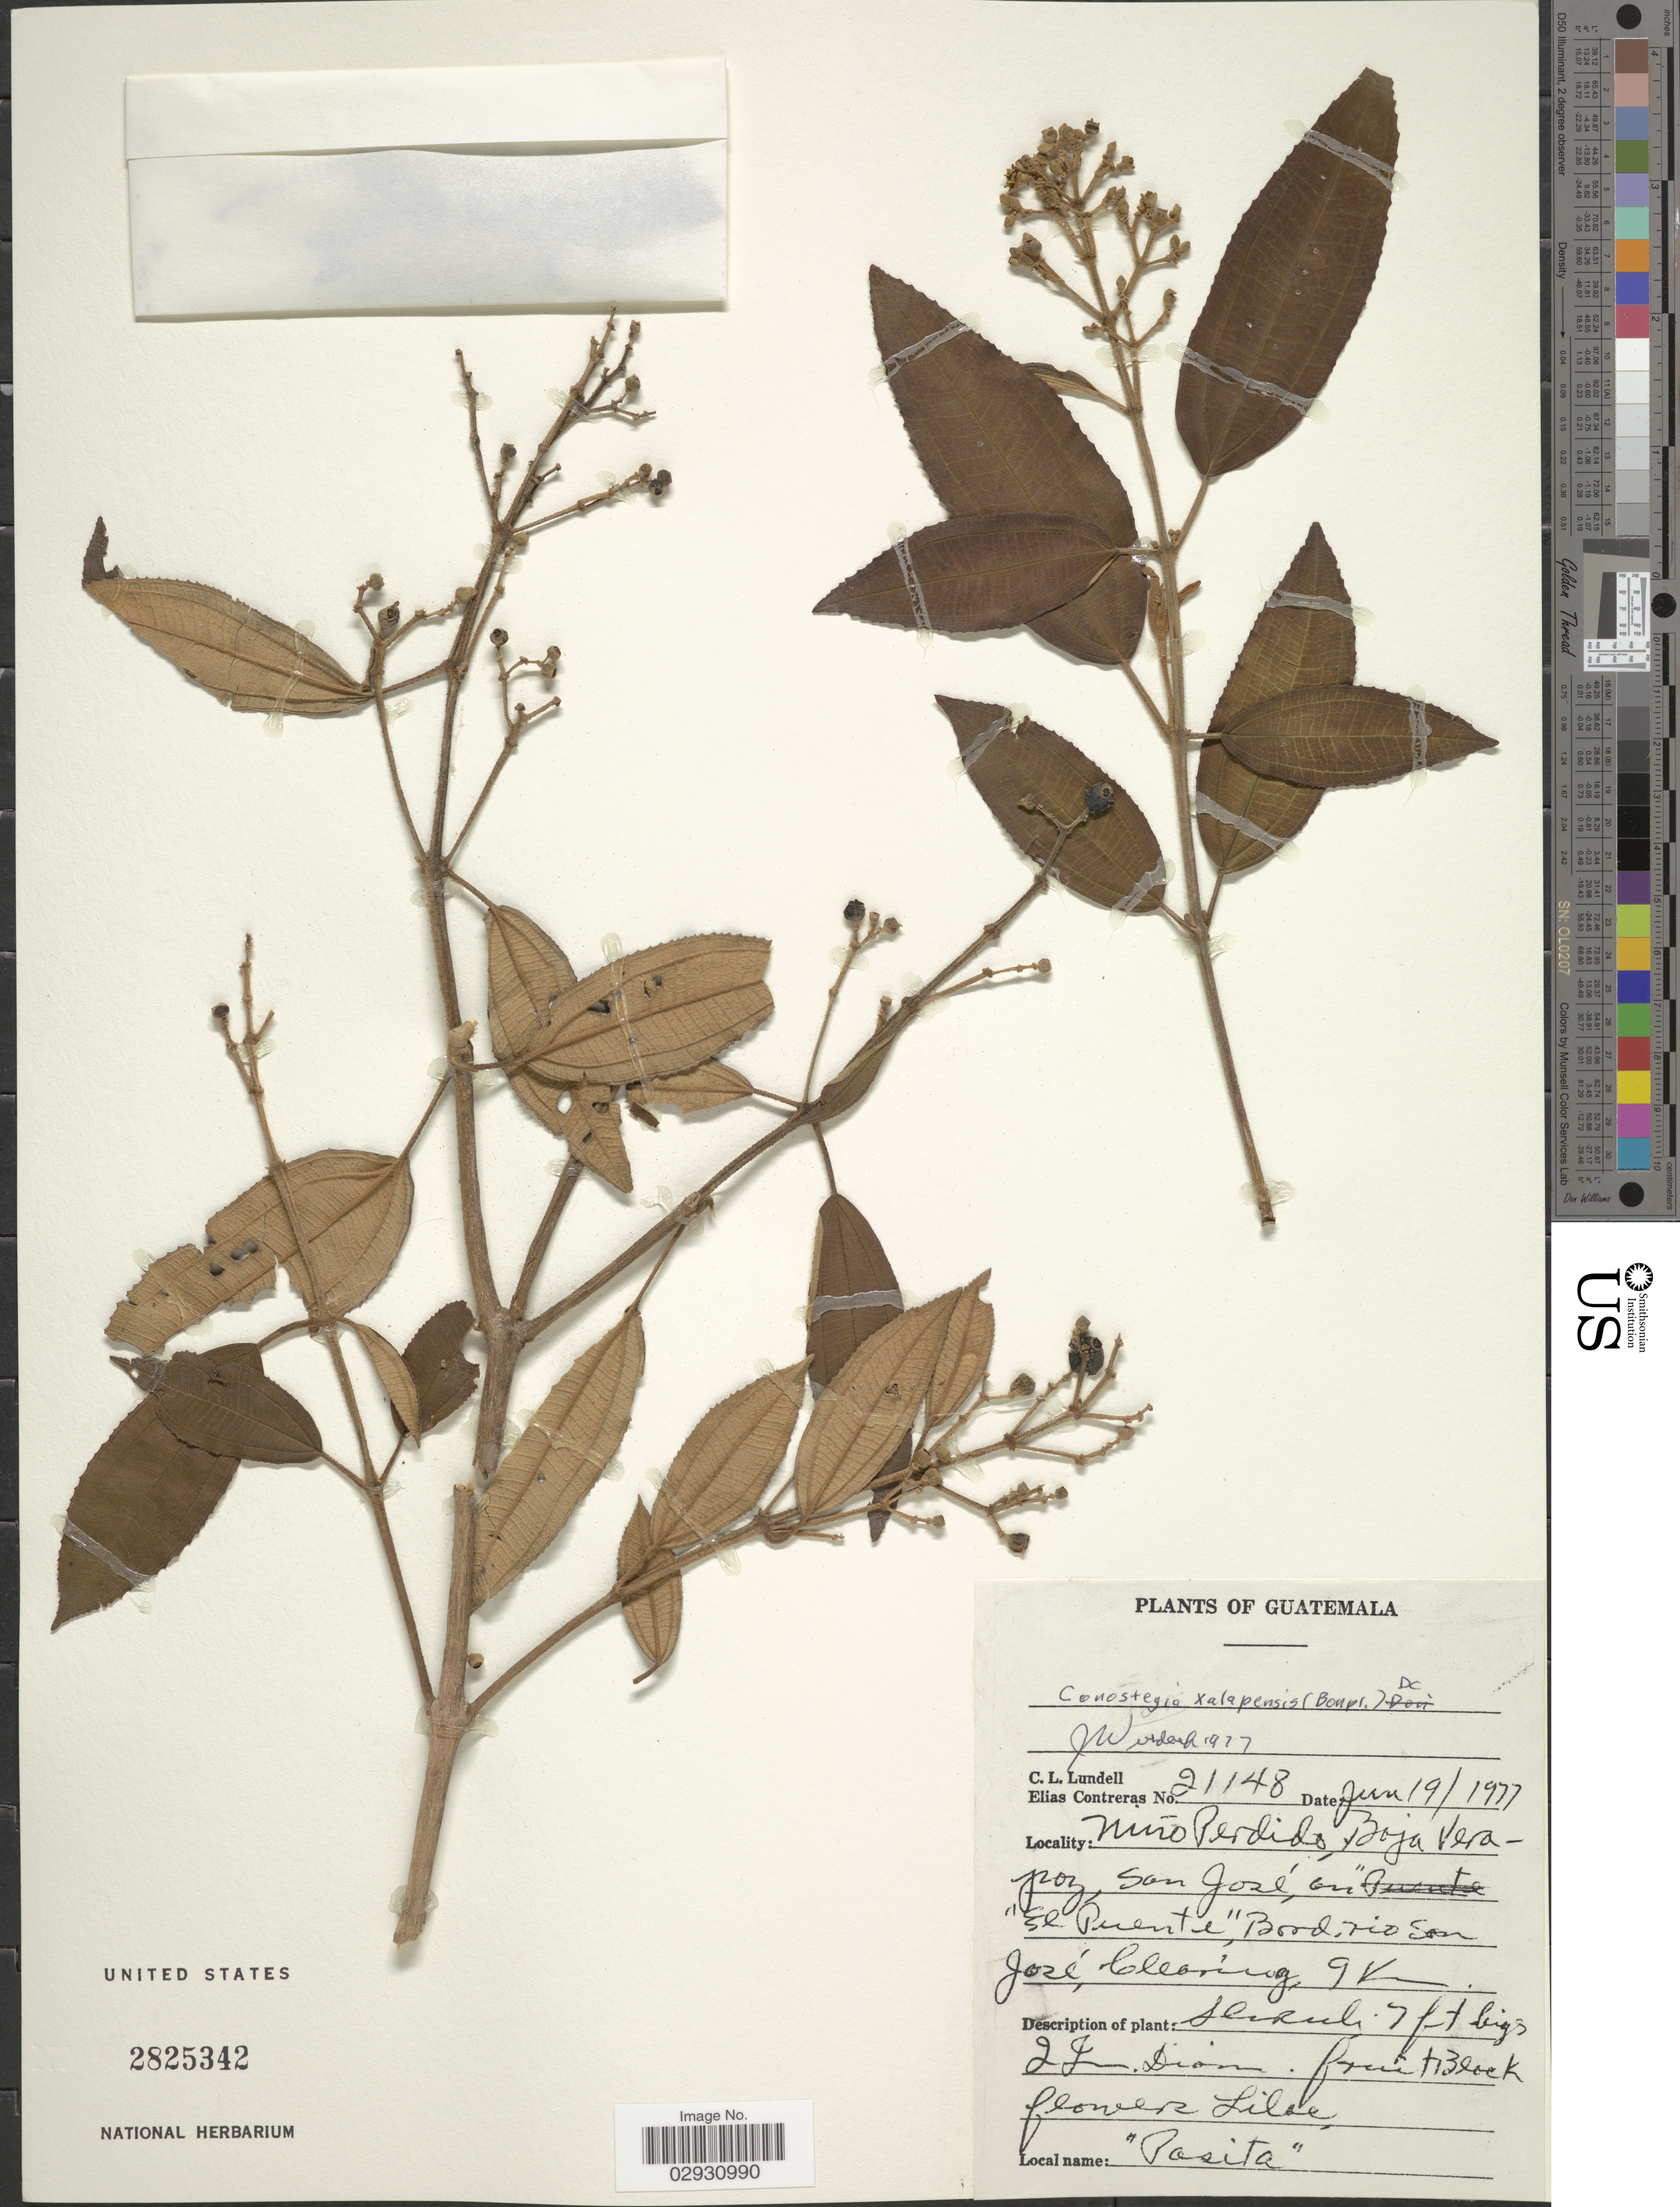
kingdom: Plantae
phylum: Tracheophyta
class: Magnoliopsida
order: Myrtales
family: Melastomataceae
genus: Conostegia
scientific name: Conostegia quadrangularis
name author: Schltdl. ex Steud.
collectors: C. L. Lundell & E. Contreras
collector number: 21148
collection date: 1977-06-19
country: Guatemala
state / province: Baja Verapaz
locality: Niño Perdido, San José, en "El Puente", Bood, rio San José, Clearing, 9 Km.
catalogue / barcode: US 2825342